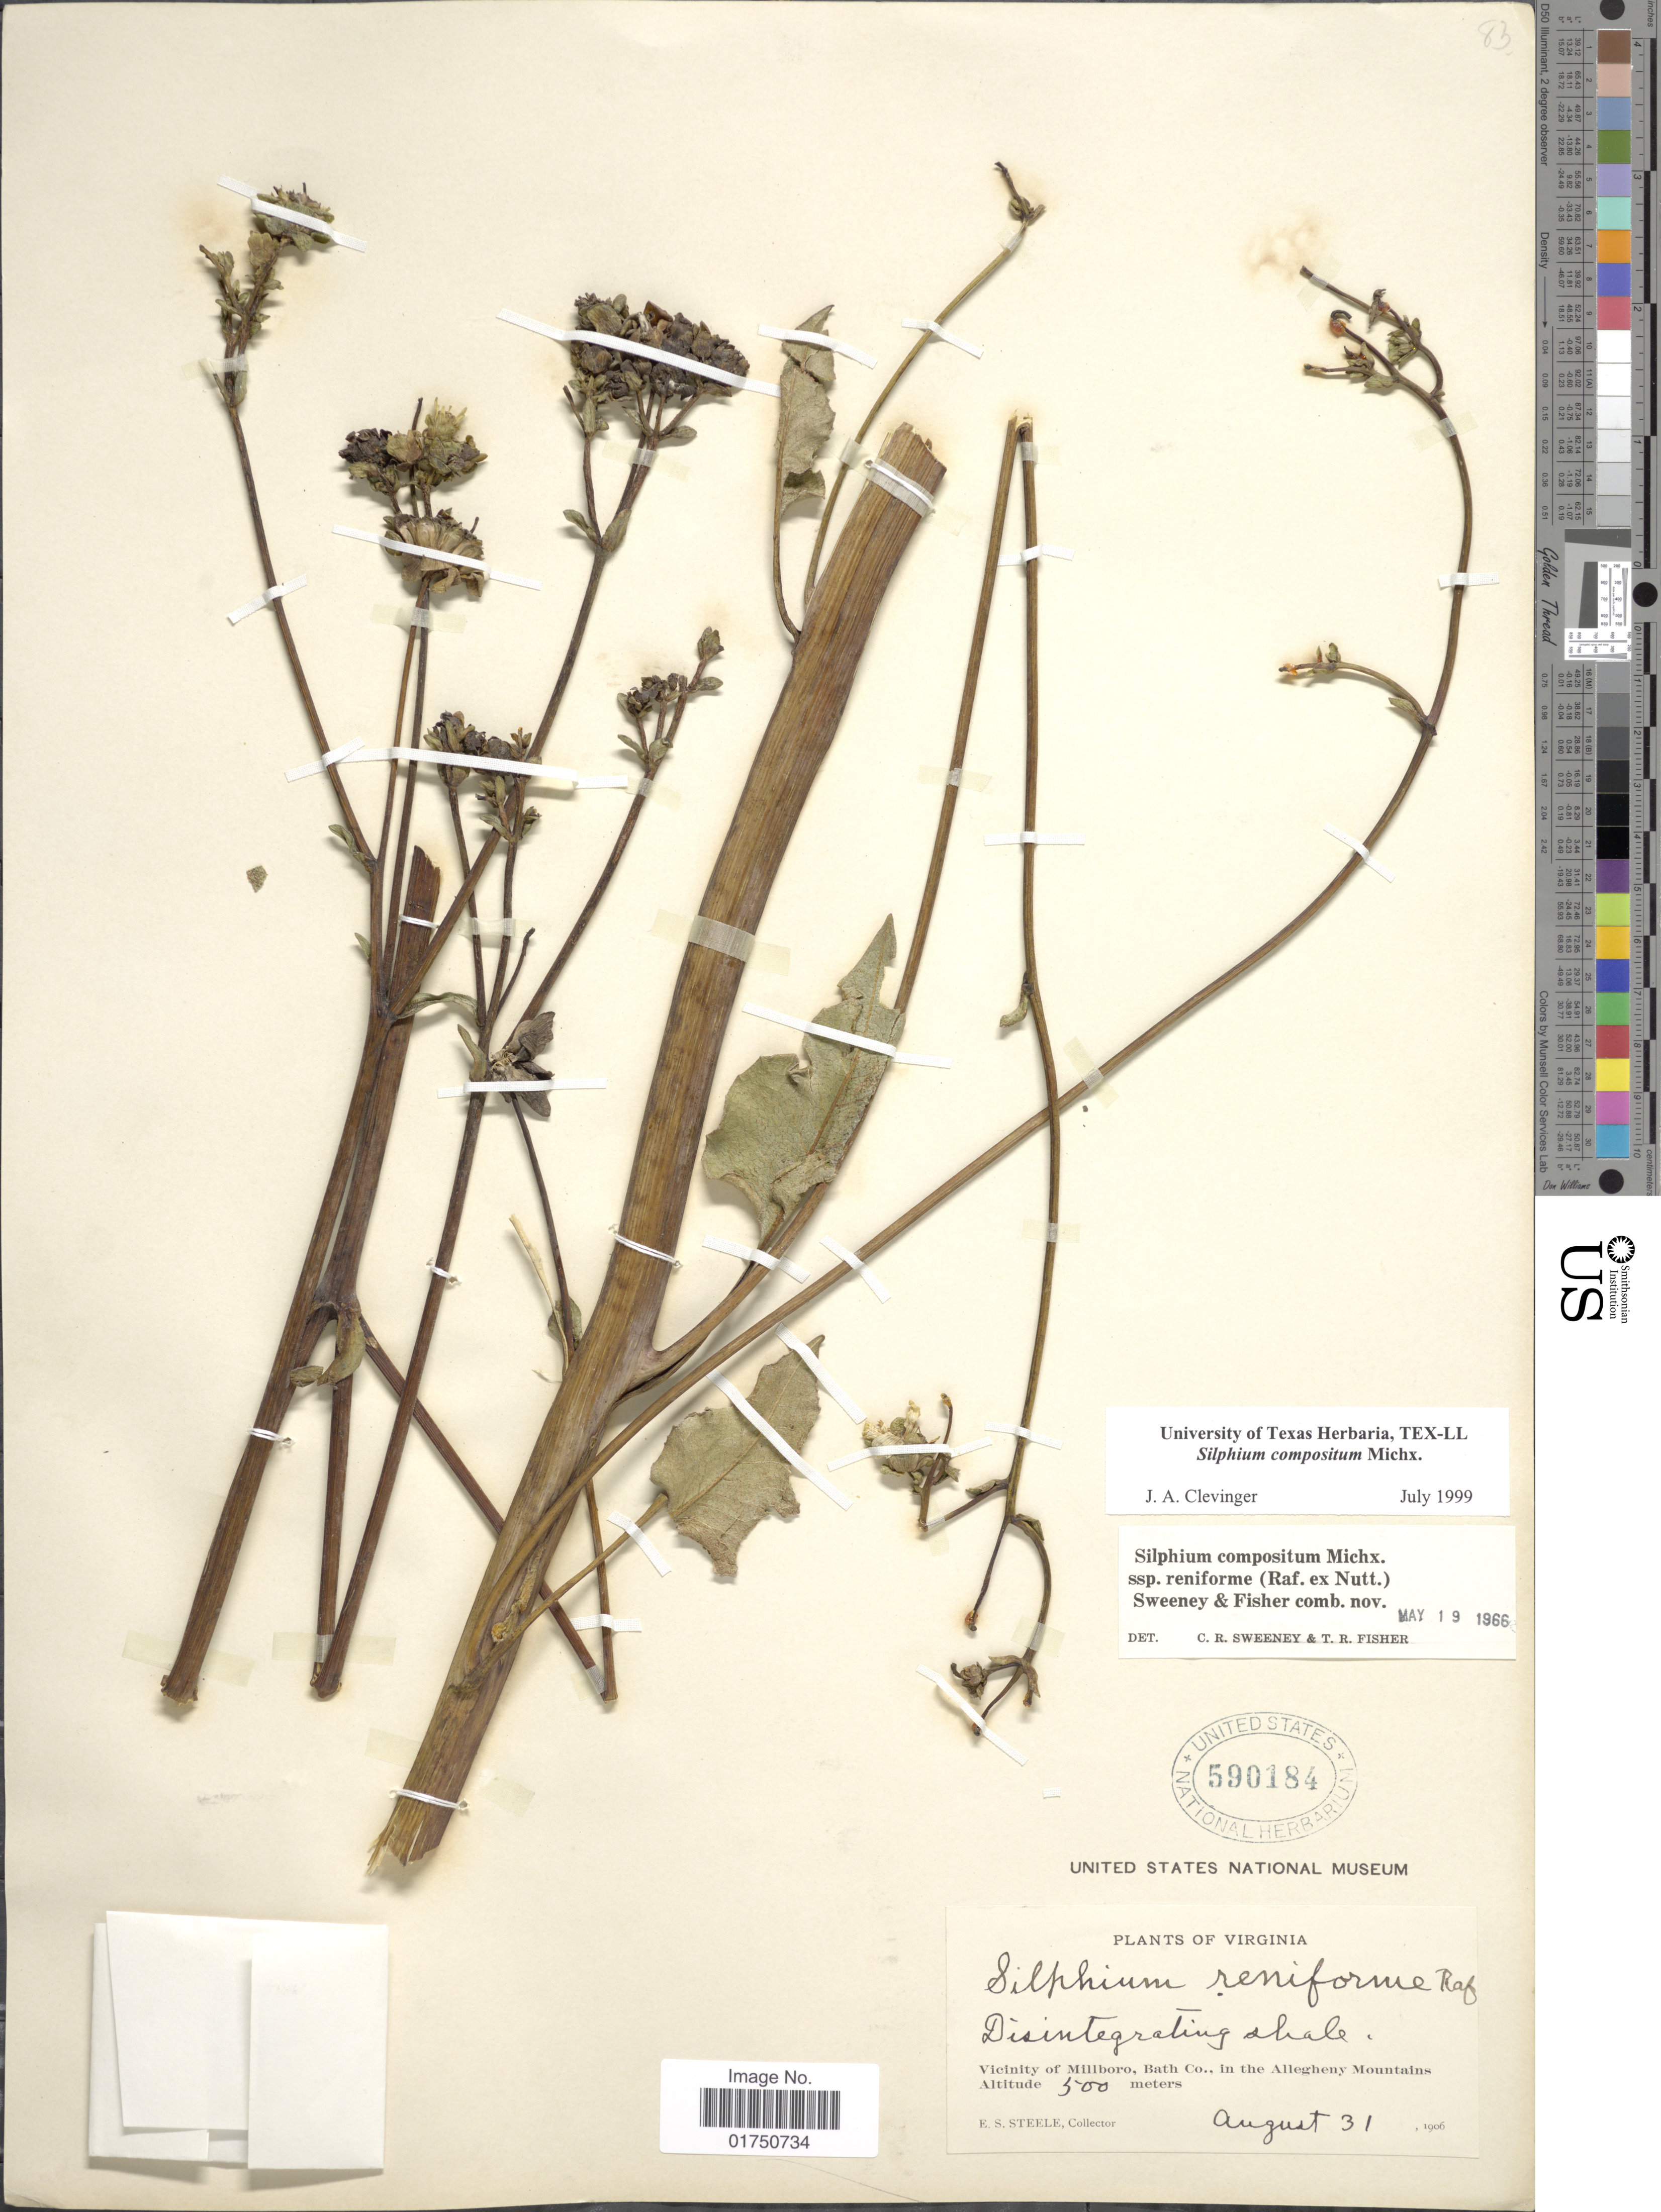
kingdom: Plantae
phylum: Tracheophyta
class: Magnoliopsida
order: Asterales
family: Asteraceae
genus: Silphium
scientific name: Silphium compositum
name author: Michx.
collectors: E. Steele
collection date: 1906-08-31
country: United States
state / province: Virginia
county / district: Bath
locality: Vicinity of Millboro, Bath Co., in the Allegheny Mountains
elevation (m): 500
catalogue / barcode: US 590184